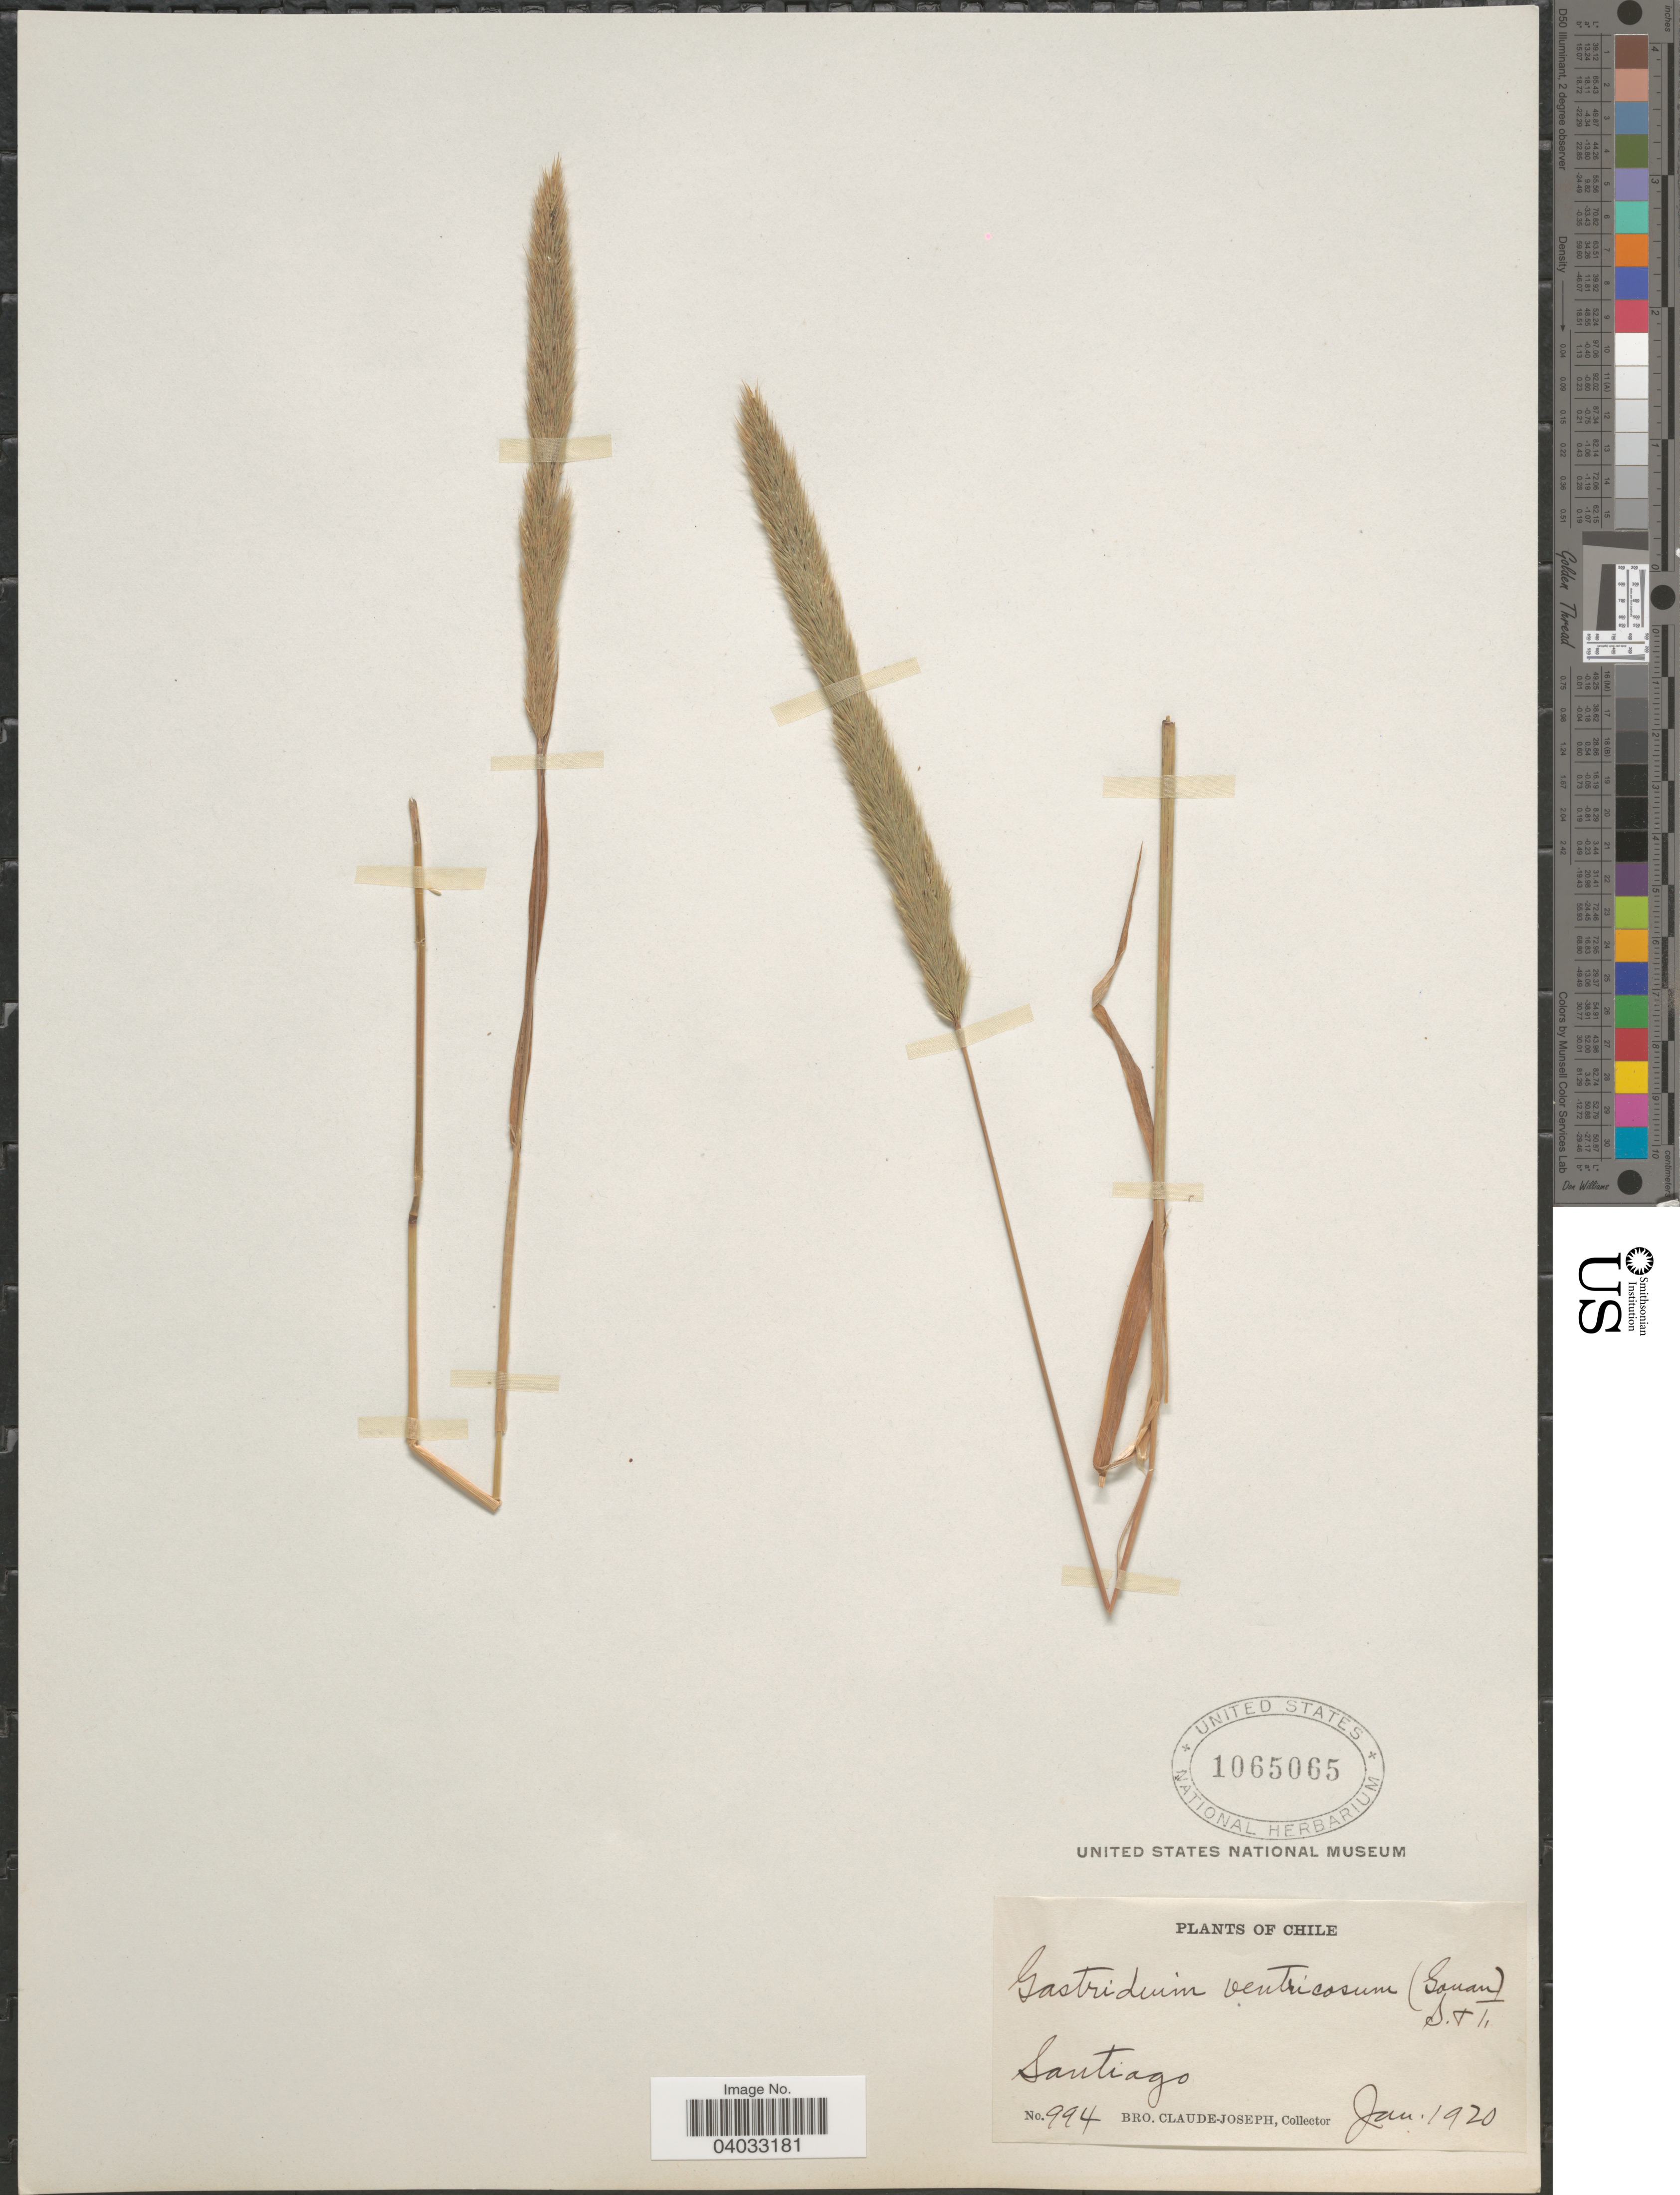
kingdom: Plantae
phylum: Tracheophyta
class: Liliopsida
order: Poales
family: Poaceae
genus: Gastridium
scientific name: Gastridium ventricosum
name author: (Gouan) Schinz & Thell.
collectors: Bro. Claude-Joseph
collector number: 994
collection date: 1920-01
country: Chile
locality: Santiago.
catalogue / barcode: US 1065065